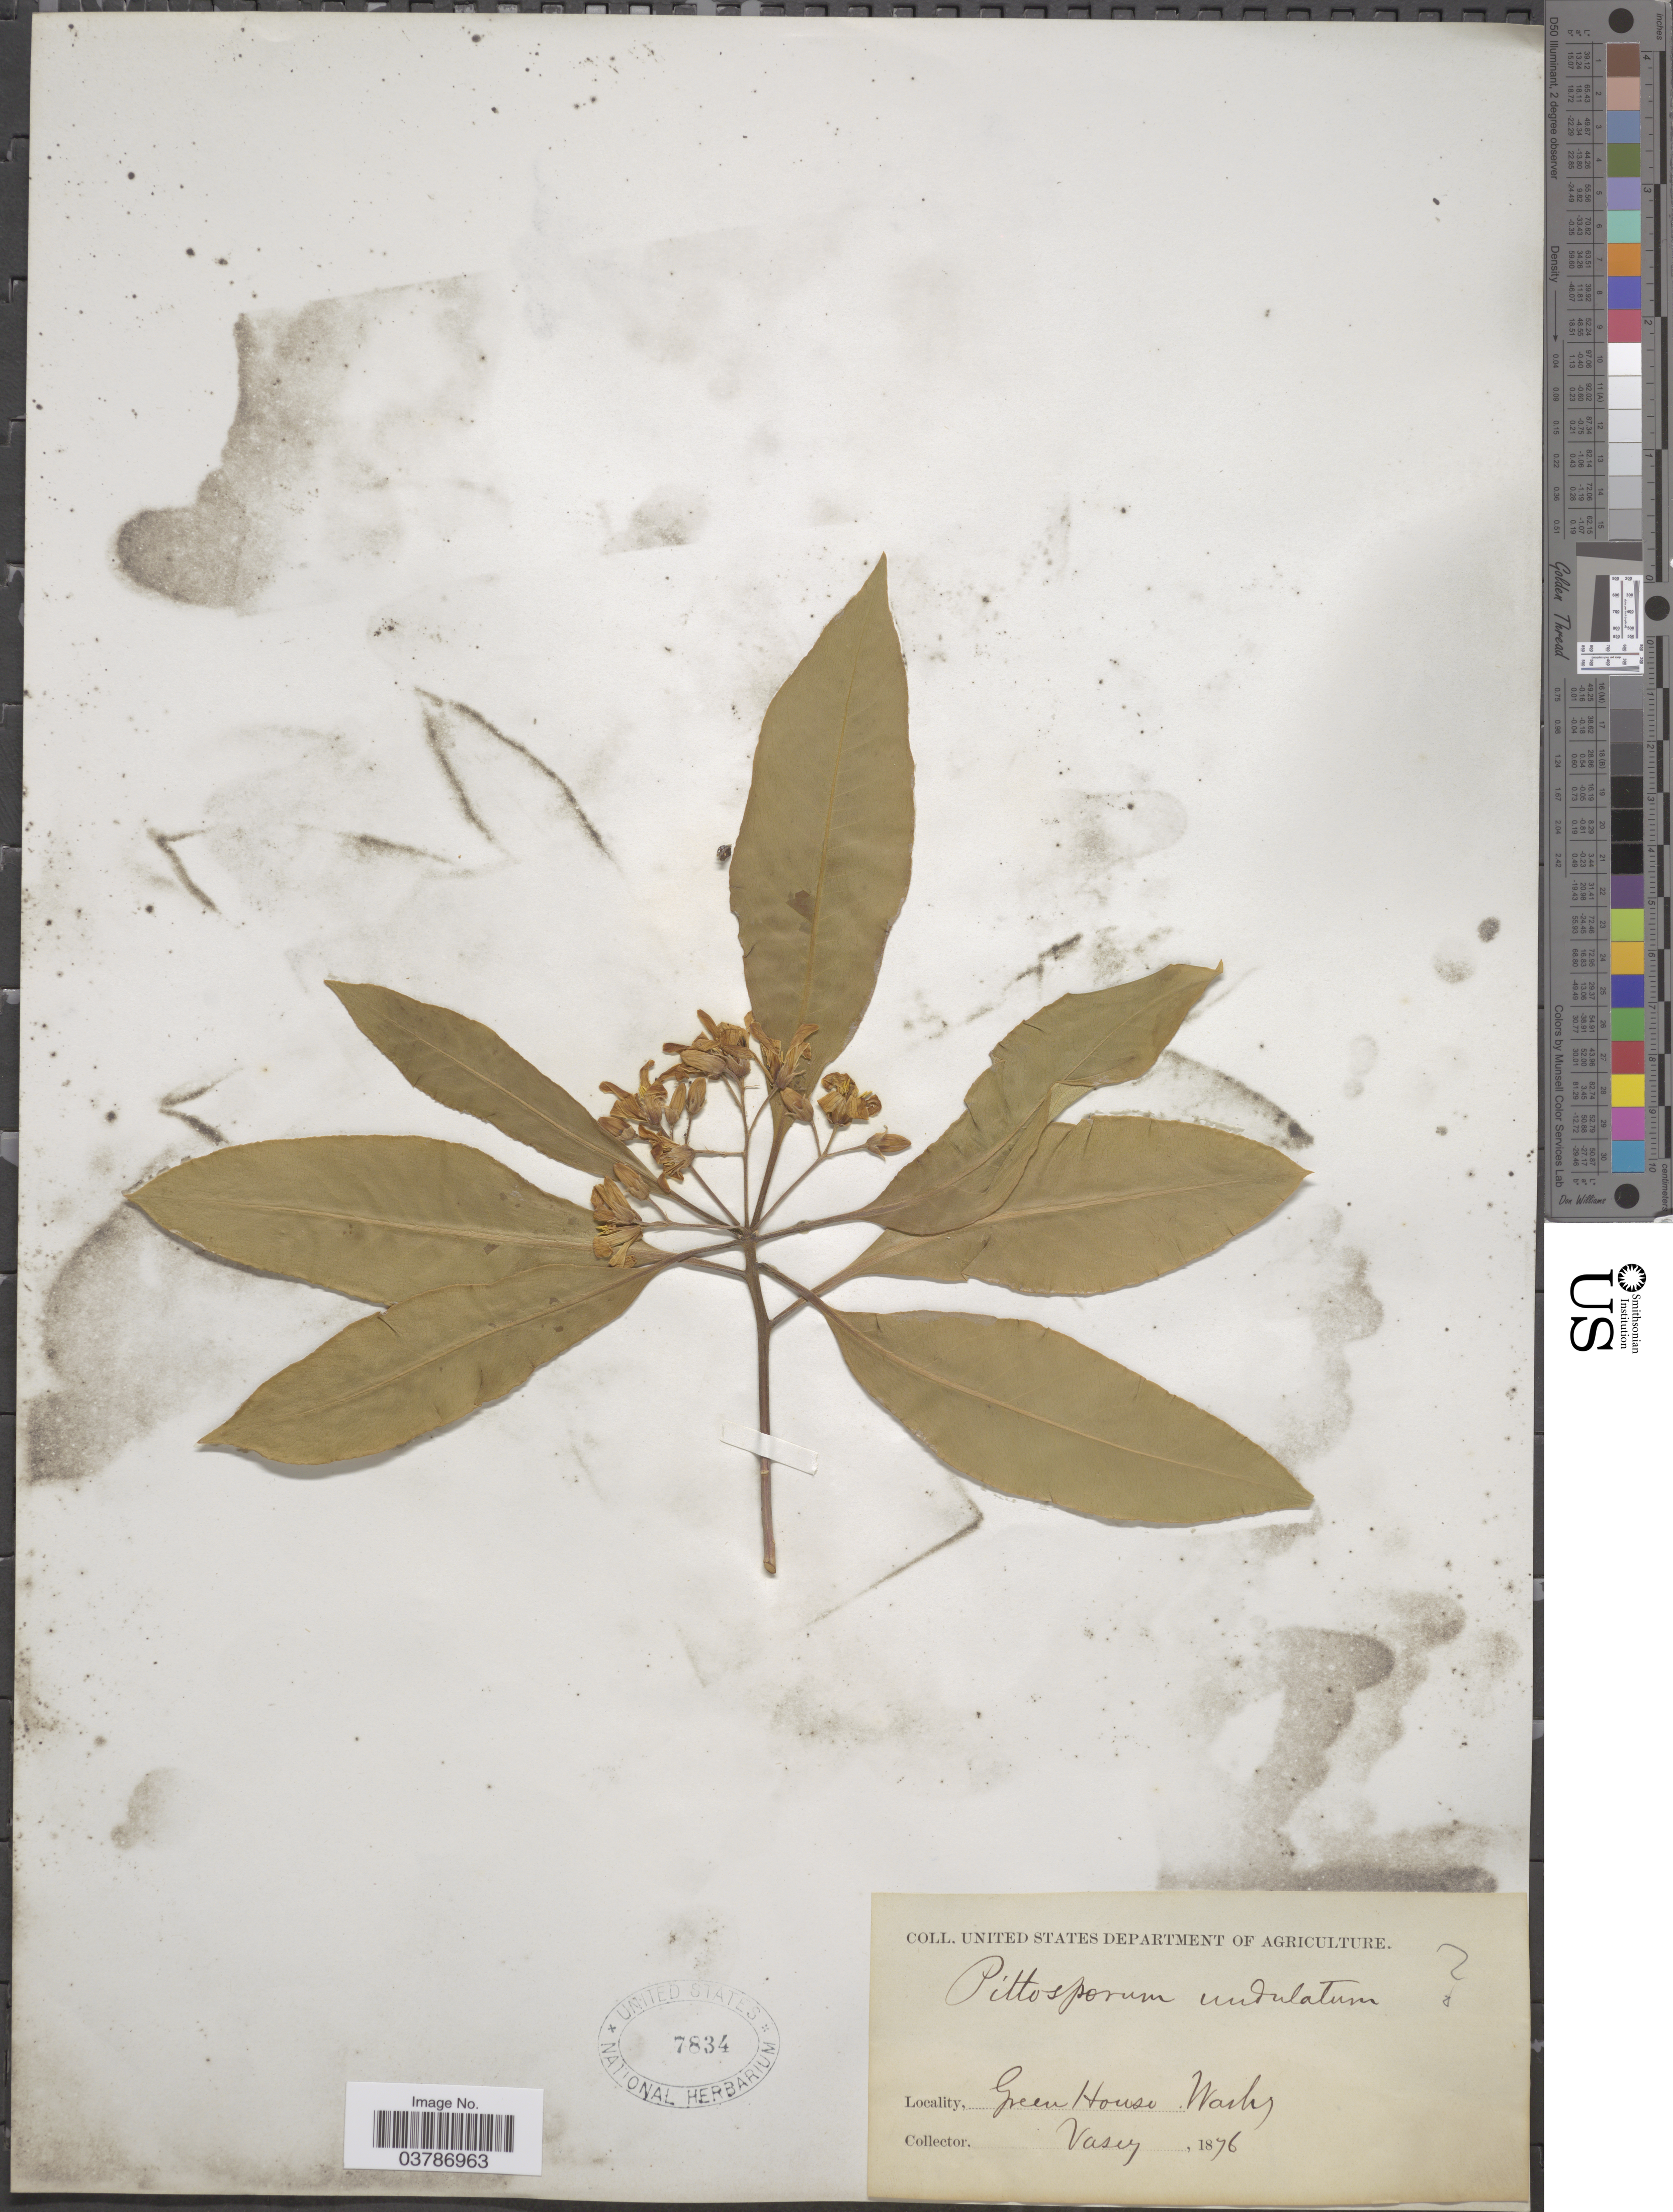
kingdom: Plantae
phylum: Tracheophyta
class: Magnoliopsida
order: Apiales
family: Pittosporaceae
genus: Pittosporum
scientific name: Pittosporum undulatum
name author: Vent.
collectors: Vasey, --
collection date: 1876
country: United States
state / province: Washington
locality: Green House.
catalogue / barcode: US 7834